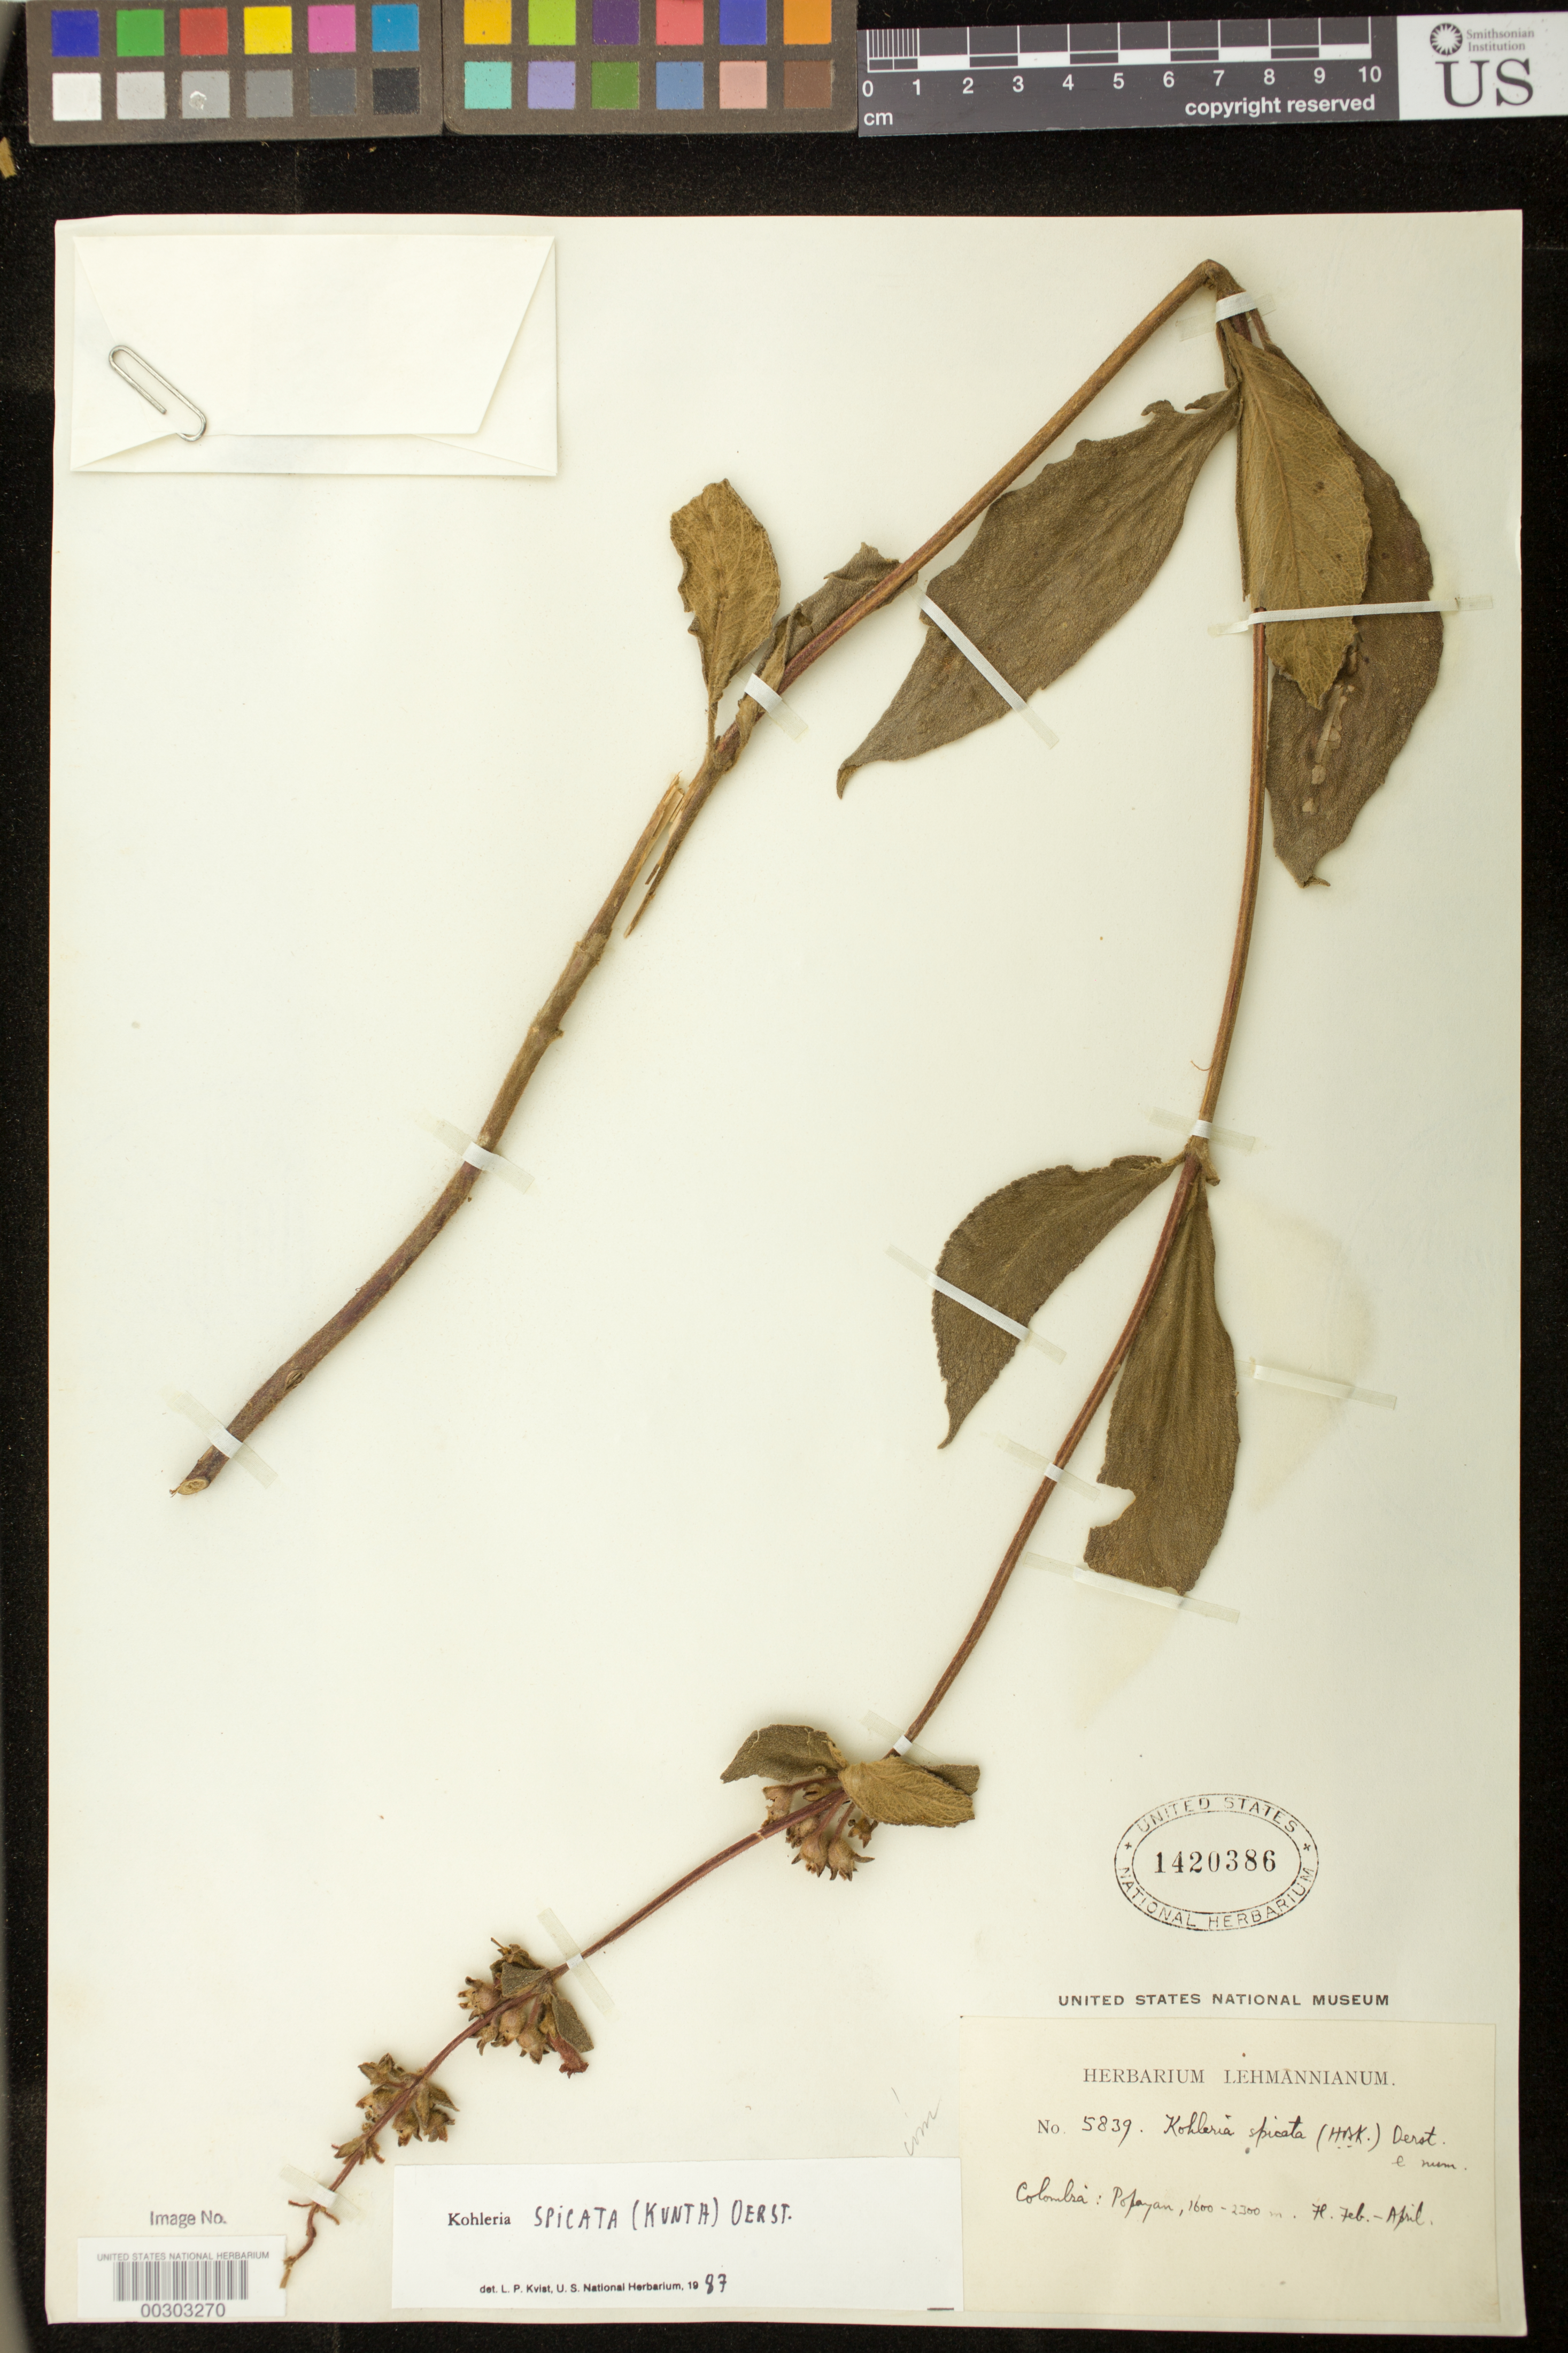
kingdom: Plantae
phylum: Tracheophyta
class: Magnoliopsida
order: Lamiales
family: Gesneriaceae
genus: Kohleria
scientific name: Kohleria spicata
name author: (Kunth) Oerst.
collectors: F. C. Lehmann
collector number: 5839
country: Colombia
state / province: Cauca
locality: Popayan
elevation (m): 1600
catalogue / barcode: US 1420386